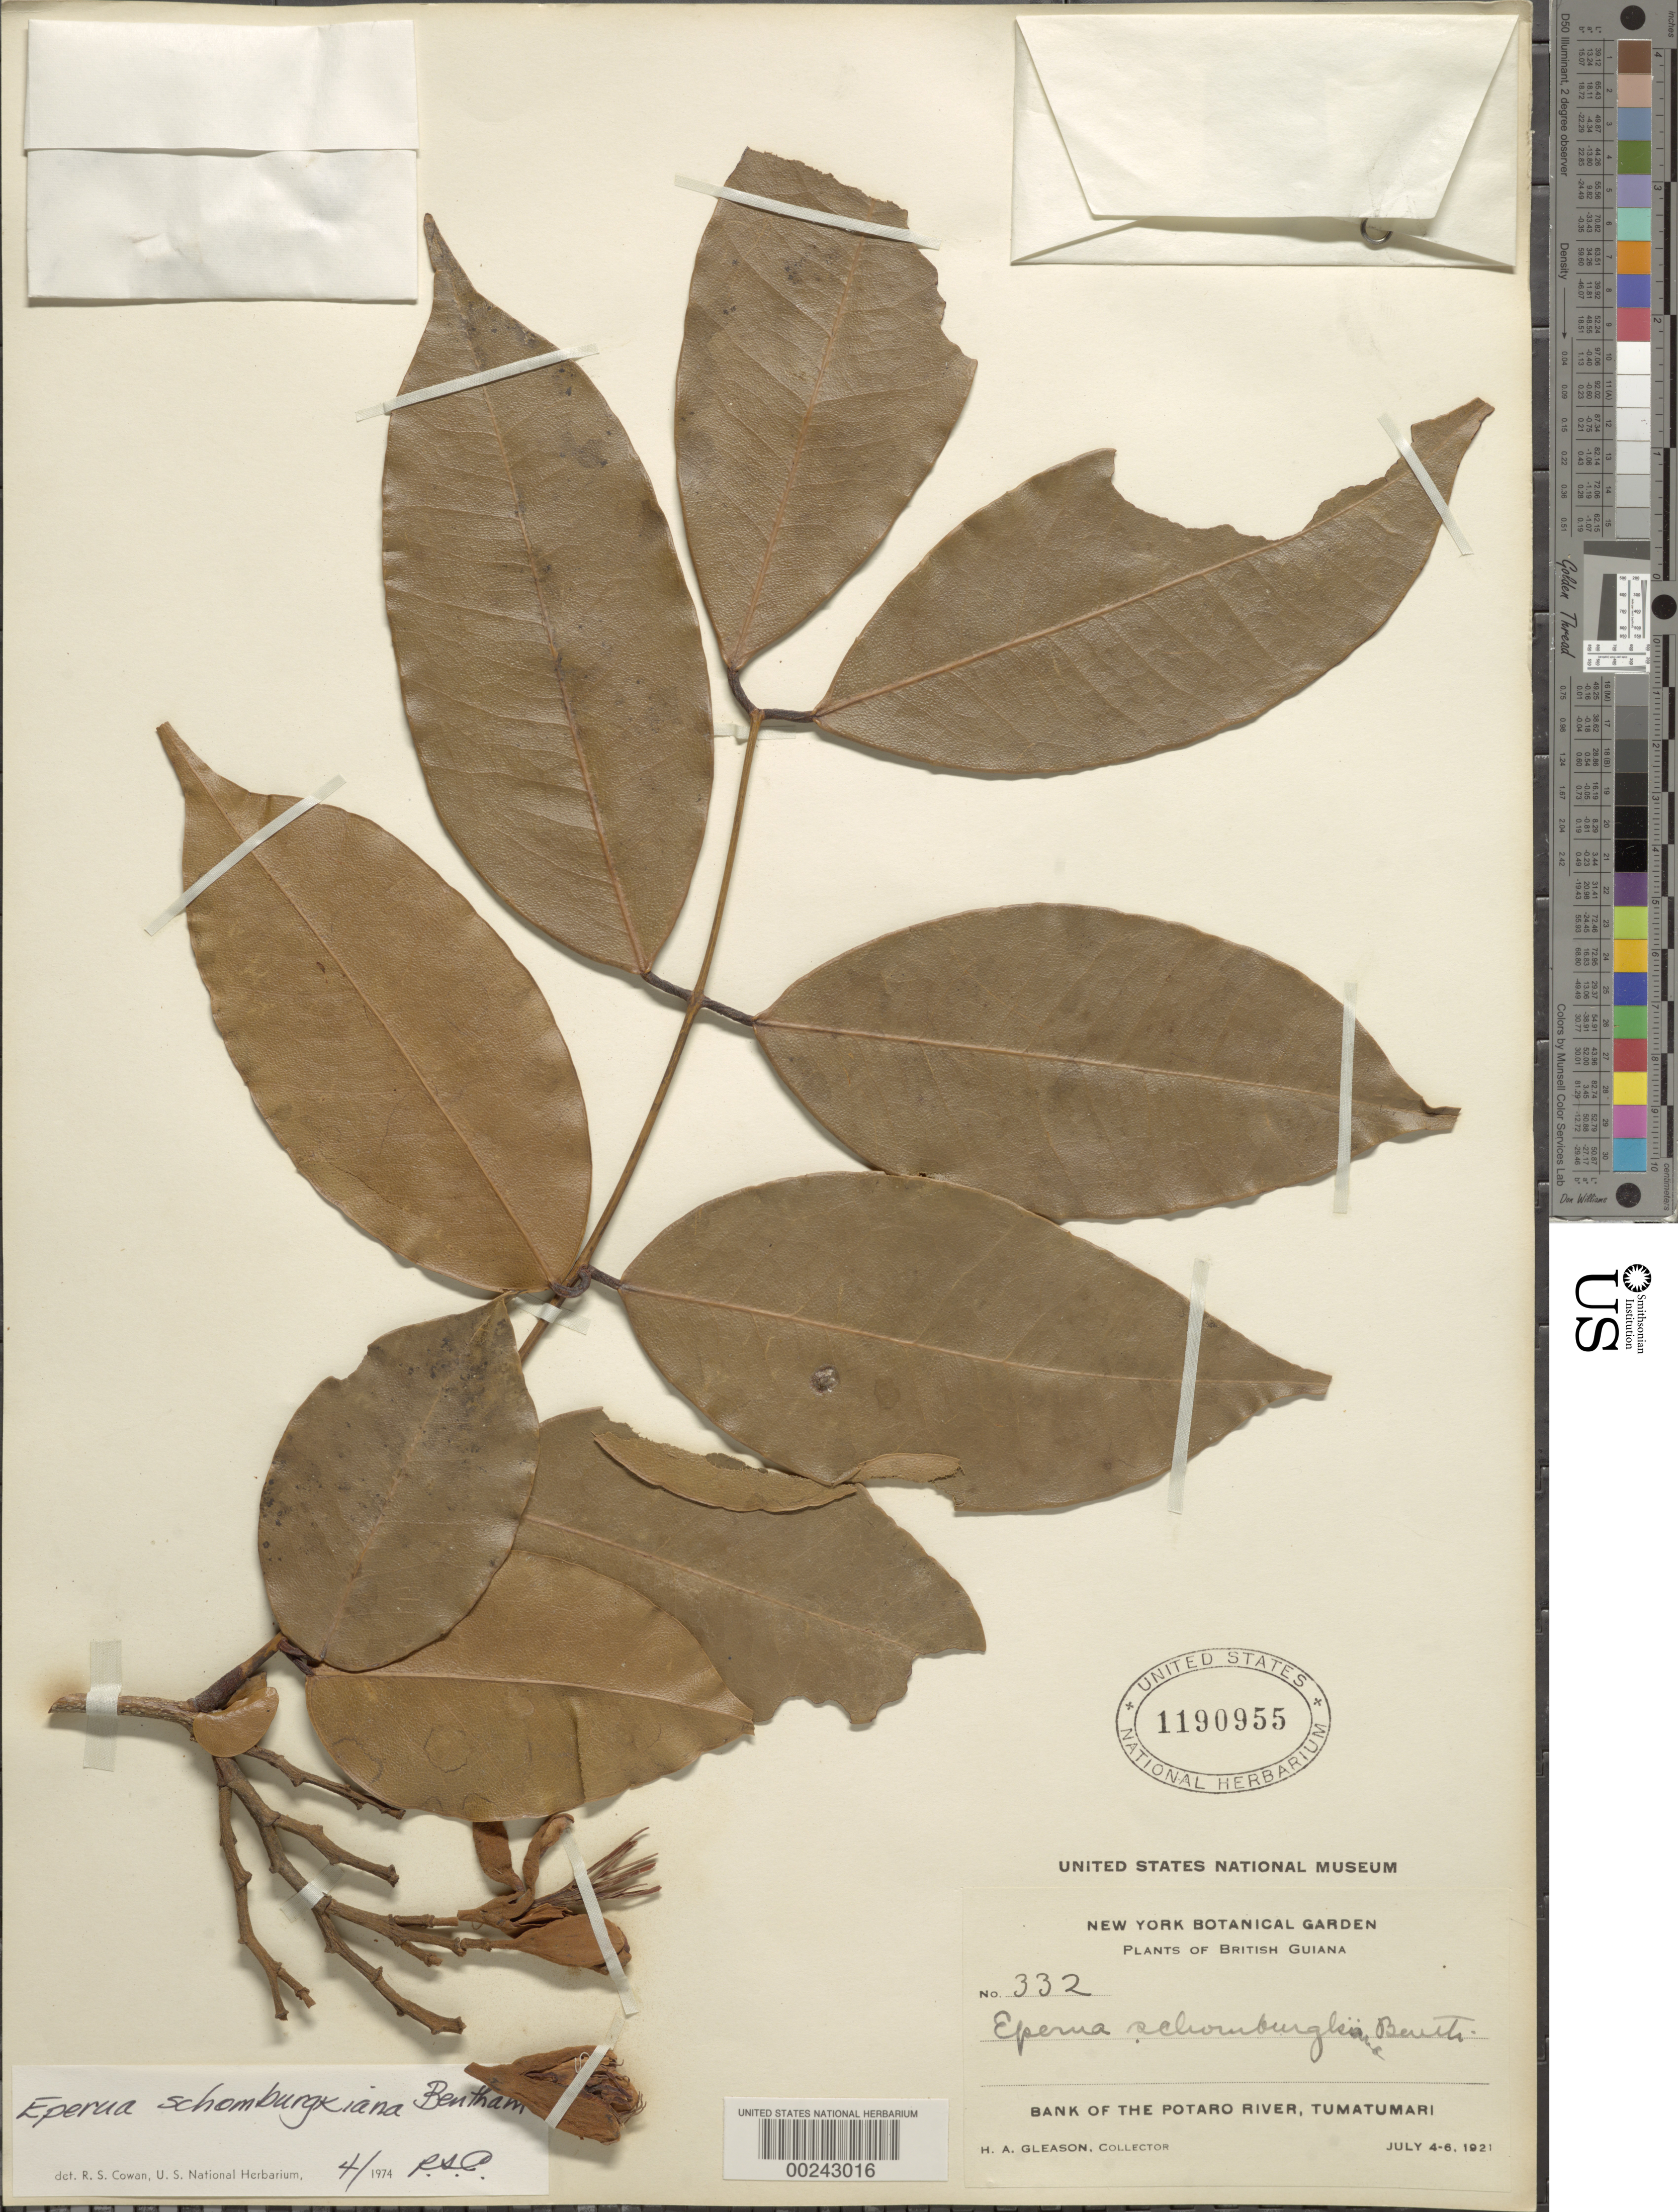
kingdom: Plantae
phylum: Tracheophyta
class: Magnoliopsida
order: Fabales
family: Fabaceae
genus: Eperua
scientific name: Eperua schomburgkiana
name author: Benth.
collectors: H. A. Gleason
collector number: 332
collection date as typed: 04 Jul 1921 to 06 Jul 1921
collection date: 1921-07-04/1921-07-06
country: Guyana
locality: Potaro river, tumatumari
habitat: River bank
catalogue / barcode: US 1190955